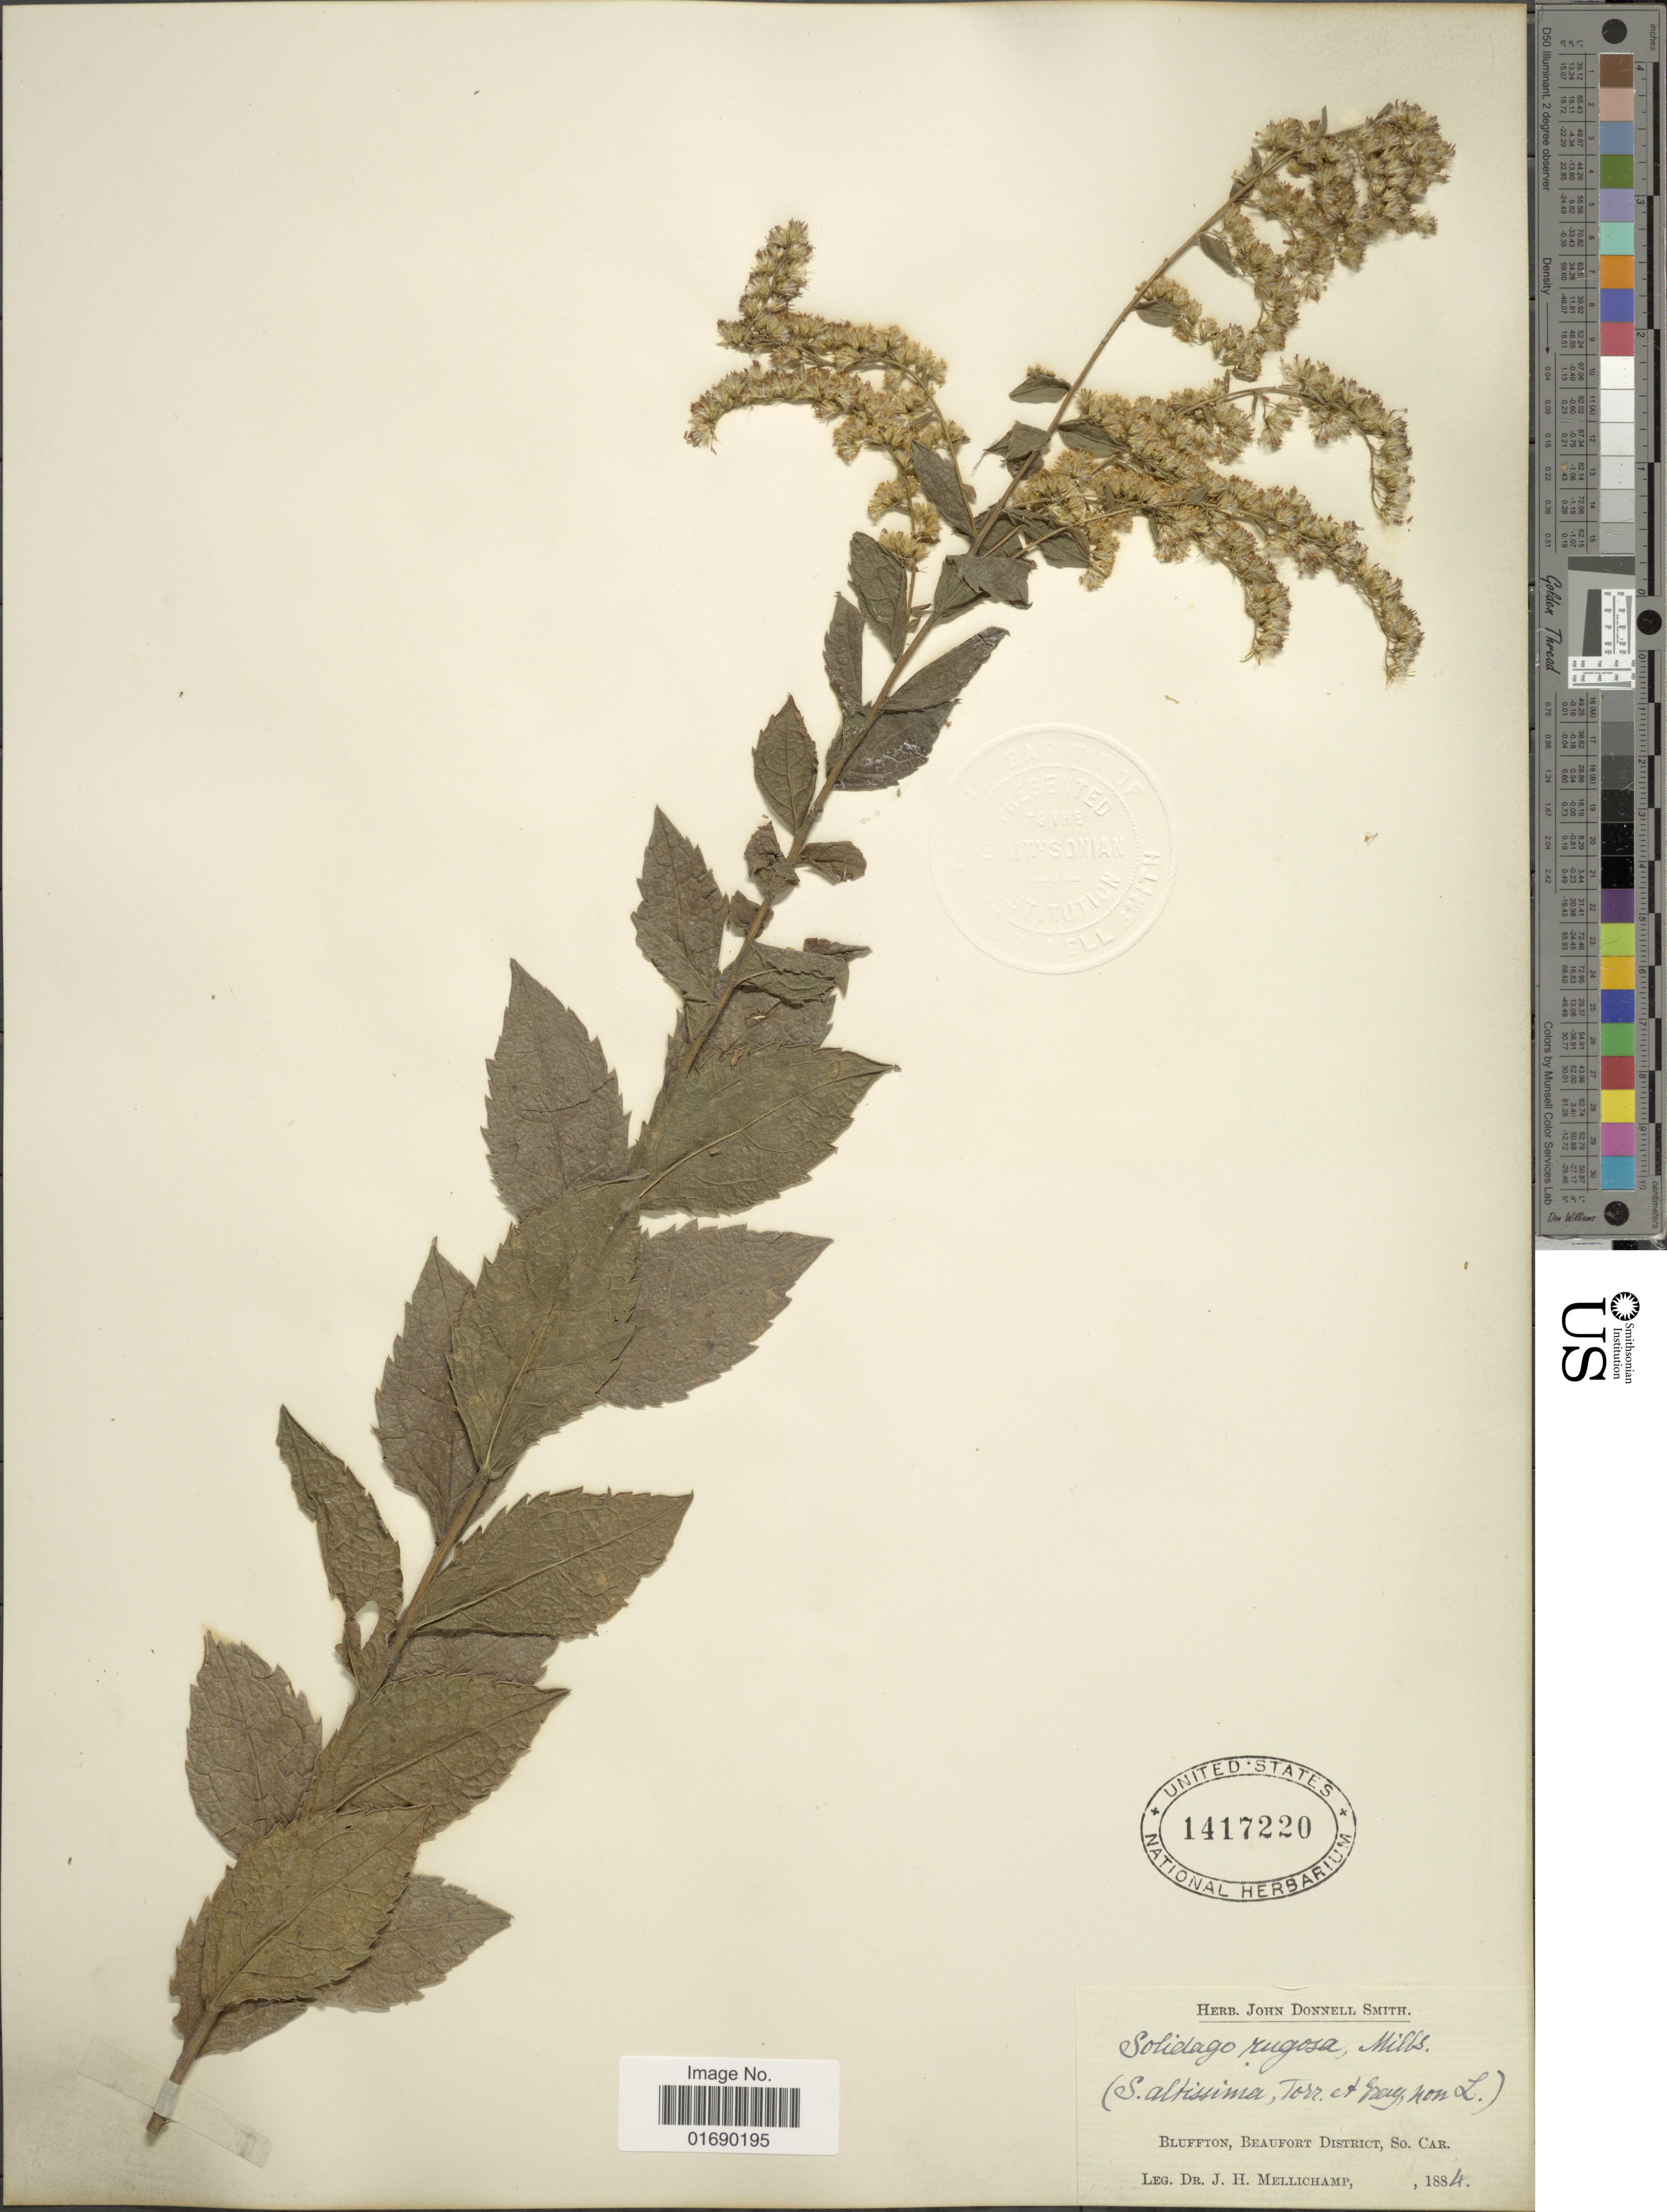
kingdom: Plantae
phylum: Tracheophyta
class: Magnoliopsida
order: Asterales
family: Asteraceae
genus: Solidago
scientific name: Solidago rugosa var. aspera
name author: (Aiton) Cronq.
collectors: J. H. Mellichamp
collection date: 1884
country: United States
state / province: South Carolina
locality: Bluffton, Beaufort District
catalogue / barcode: US 1417220